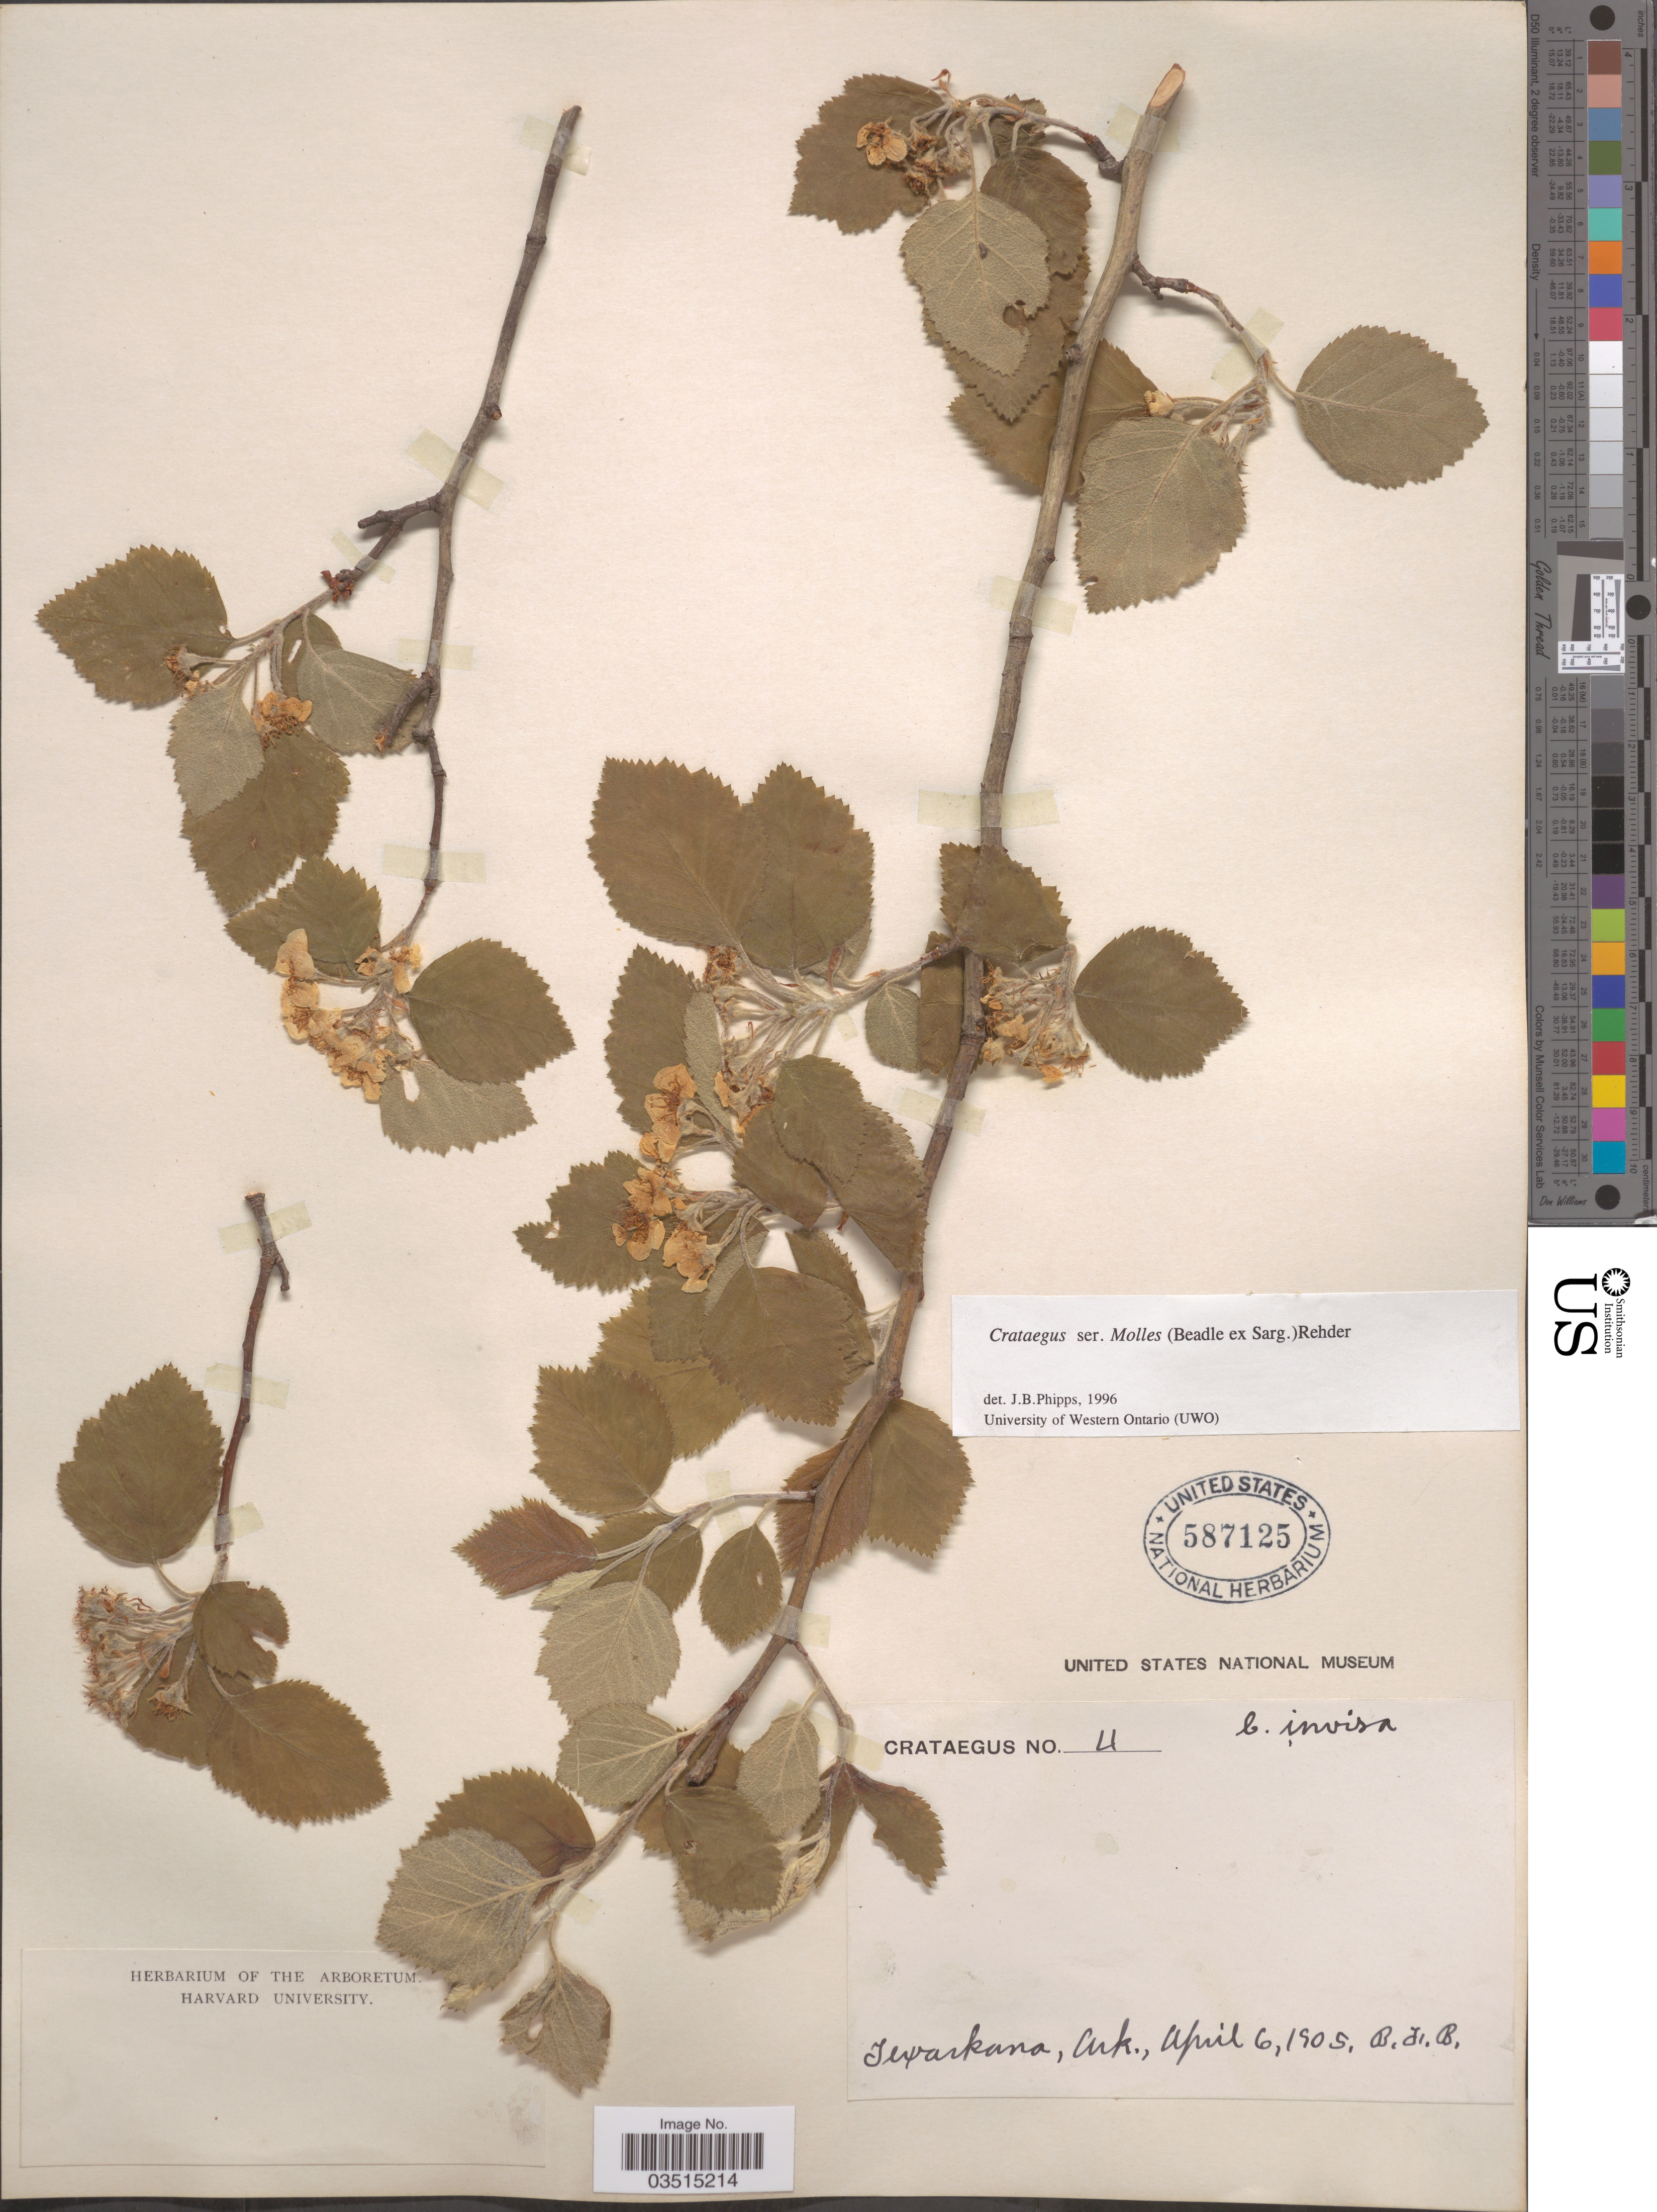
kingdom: Plantae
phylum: Tracheophyta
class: Magnoliopsida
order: Rosales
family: Rosaceae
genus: Crataegus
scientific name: Crataegus invisa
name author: Sarg.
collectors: B. F. B.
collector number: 4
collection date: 1905-04-06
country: United States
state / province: Arkansas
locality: Texarkana.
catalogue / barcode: US 587125